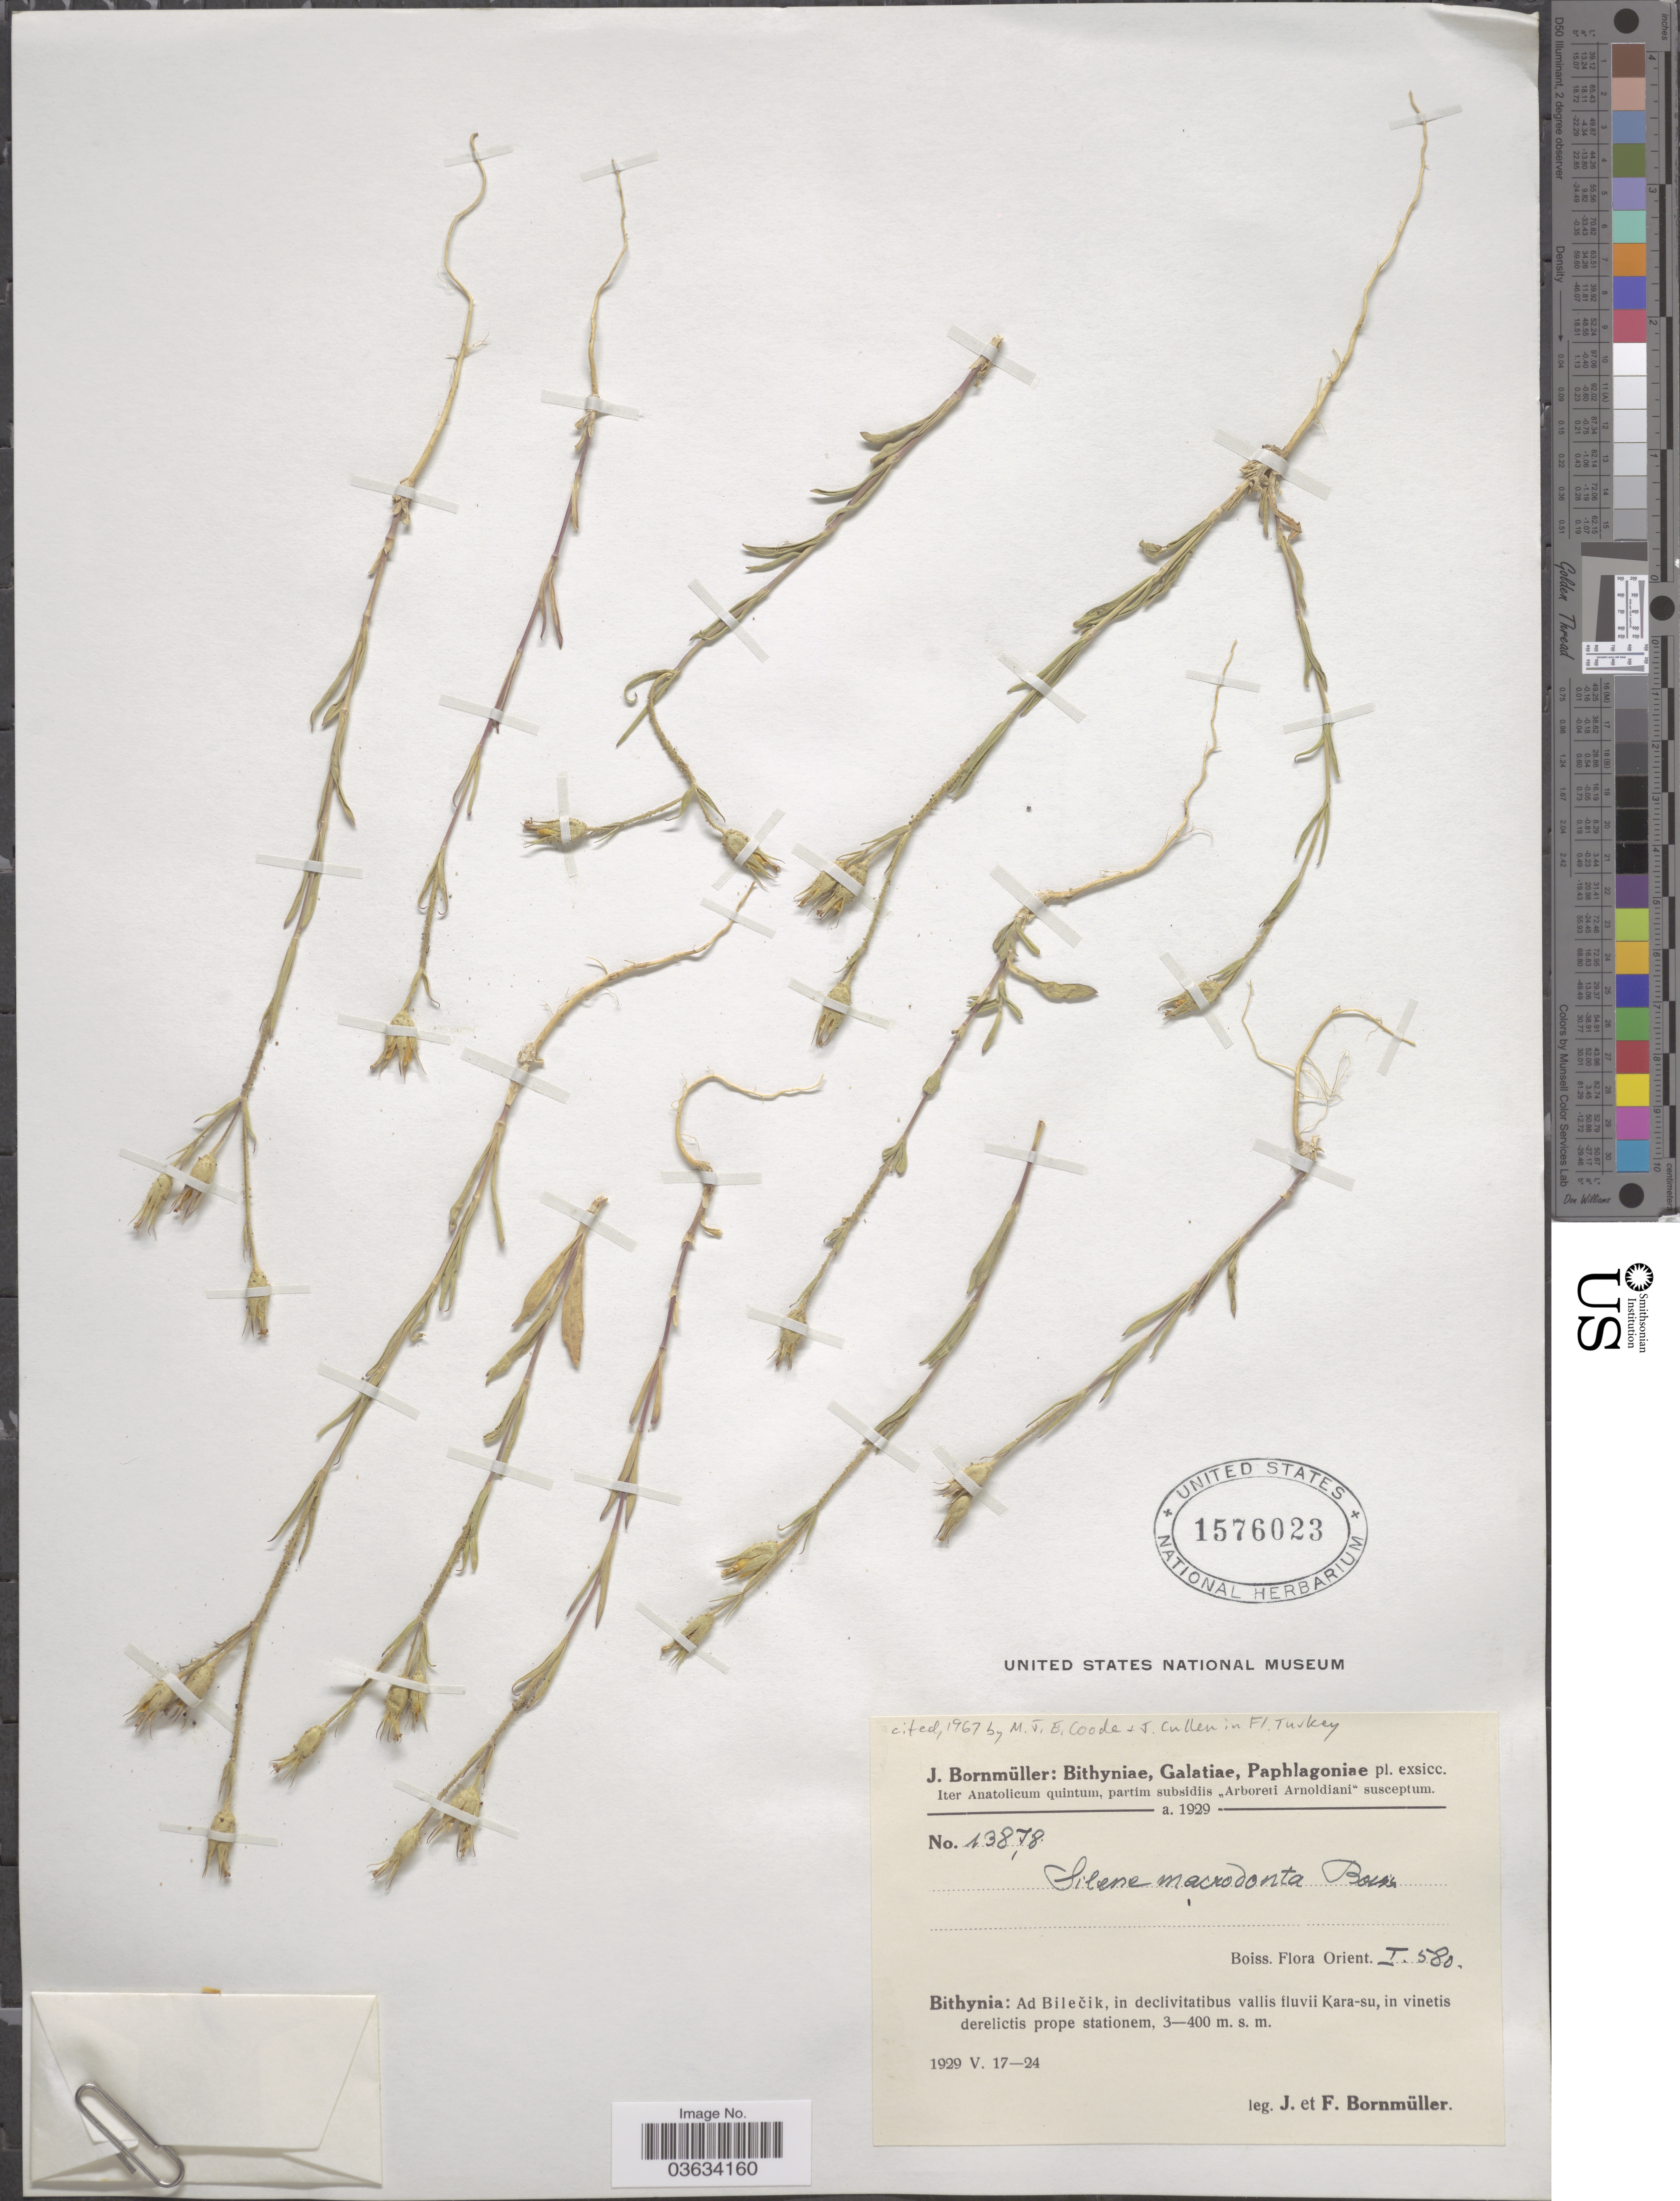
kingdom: Plantae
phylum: Tracheophyta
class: Magnoliopsida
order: Caryophyllales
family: Caryophyllaceae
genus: Silene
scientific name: Silene macrodonta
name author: Boiss.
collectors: J. Bornmüller & F. Bornmüller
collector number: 13878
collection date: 1929-05-17/1929-05-24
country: Turkey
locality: Bithynia: Ad Bilecik, in declivitatibus vallis fluvii Kara-su, in vinetis derelictis prope stationem.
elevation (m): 300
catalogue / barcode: US 1576023